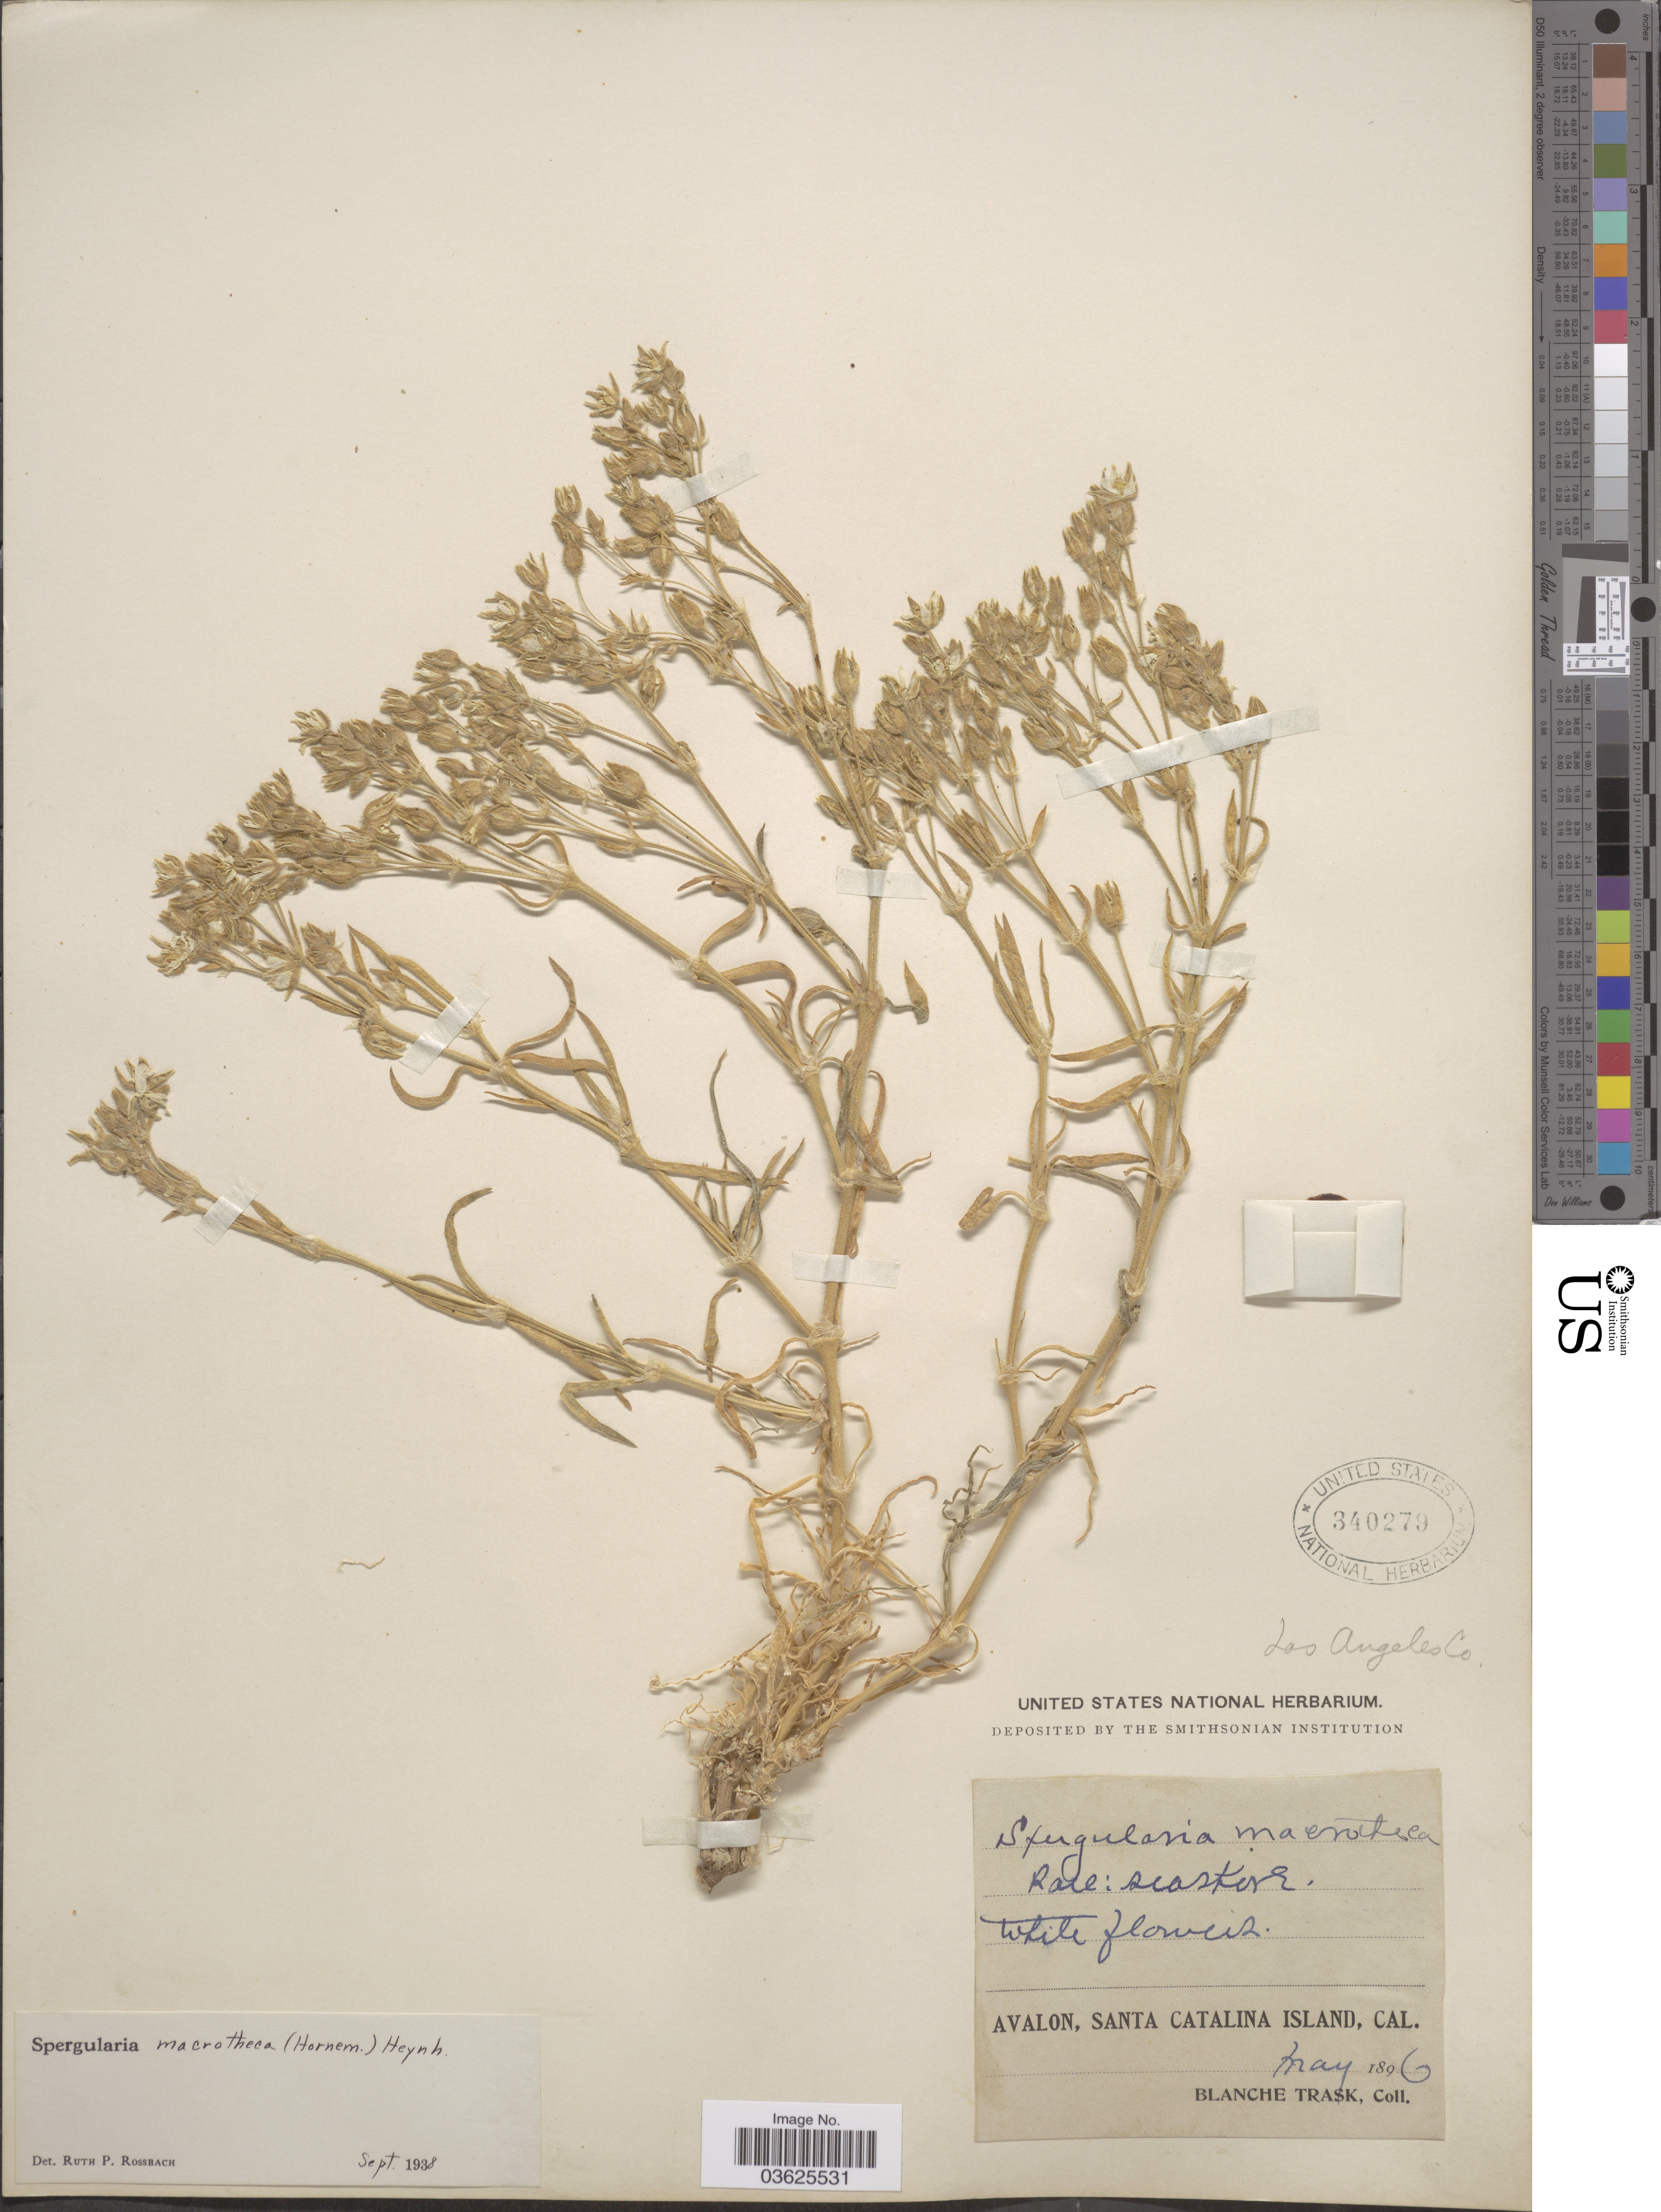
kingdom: Plantae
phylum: Tracheophyta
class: Magnoliopsida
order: Caryophyllales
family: Caryophyllaceae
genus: Spergularia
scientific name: Spergularia macrotheca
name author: (Hornem.) Heynh.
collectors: B. Trask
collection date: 1896-05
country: United States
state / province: California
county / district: Los Angeles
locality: Los Angeles Co. Avalon, Santa Catalina Island.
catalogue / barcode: US 340279